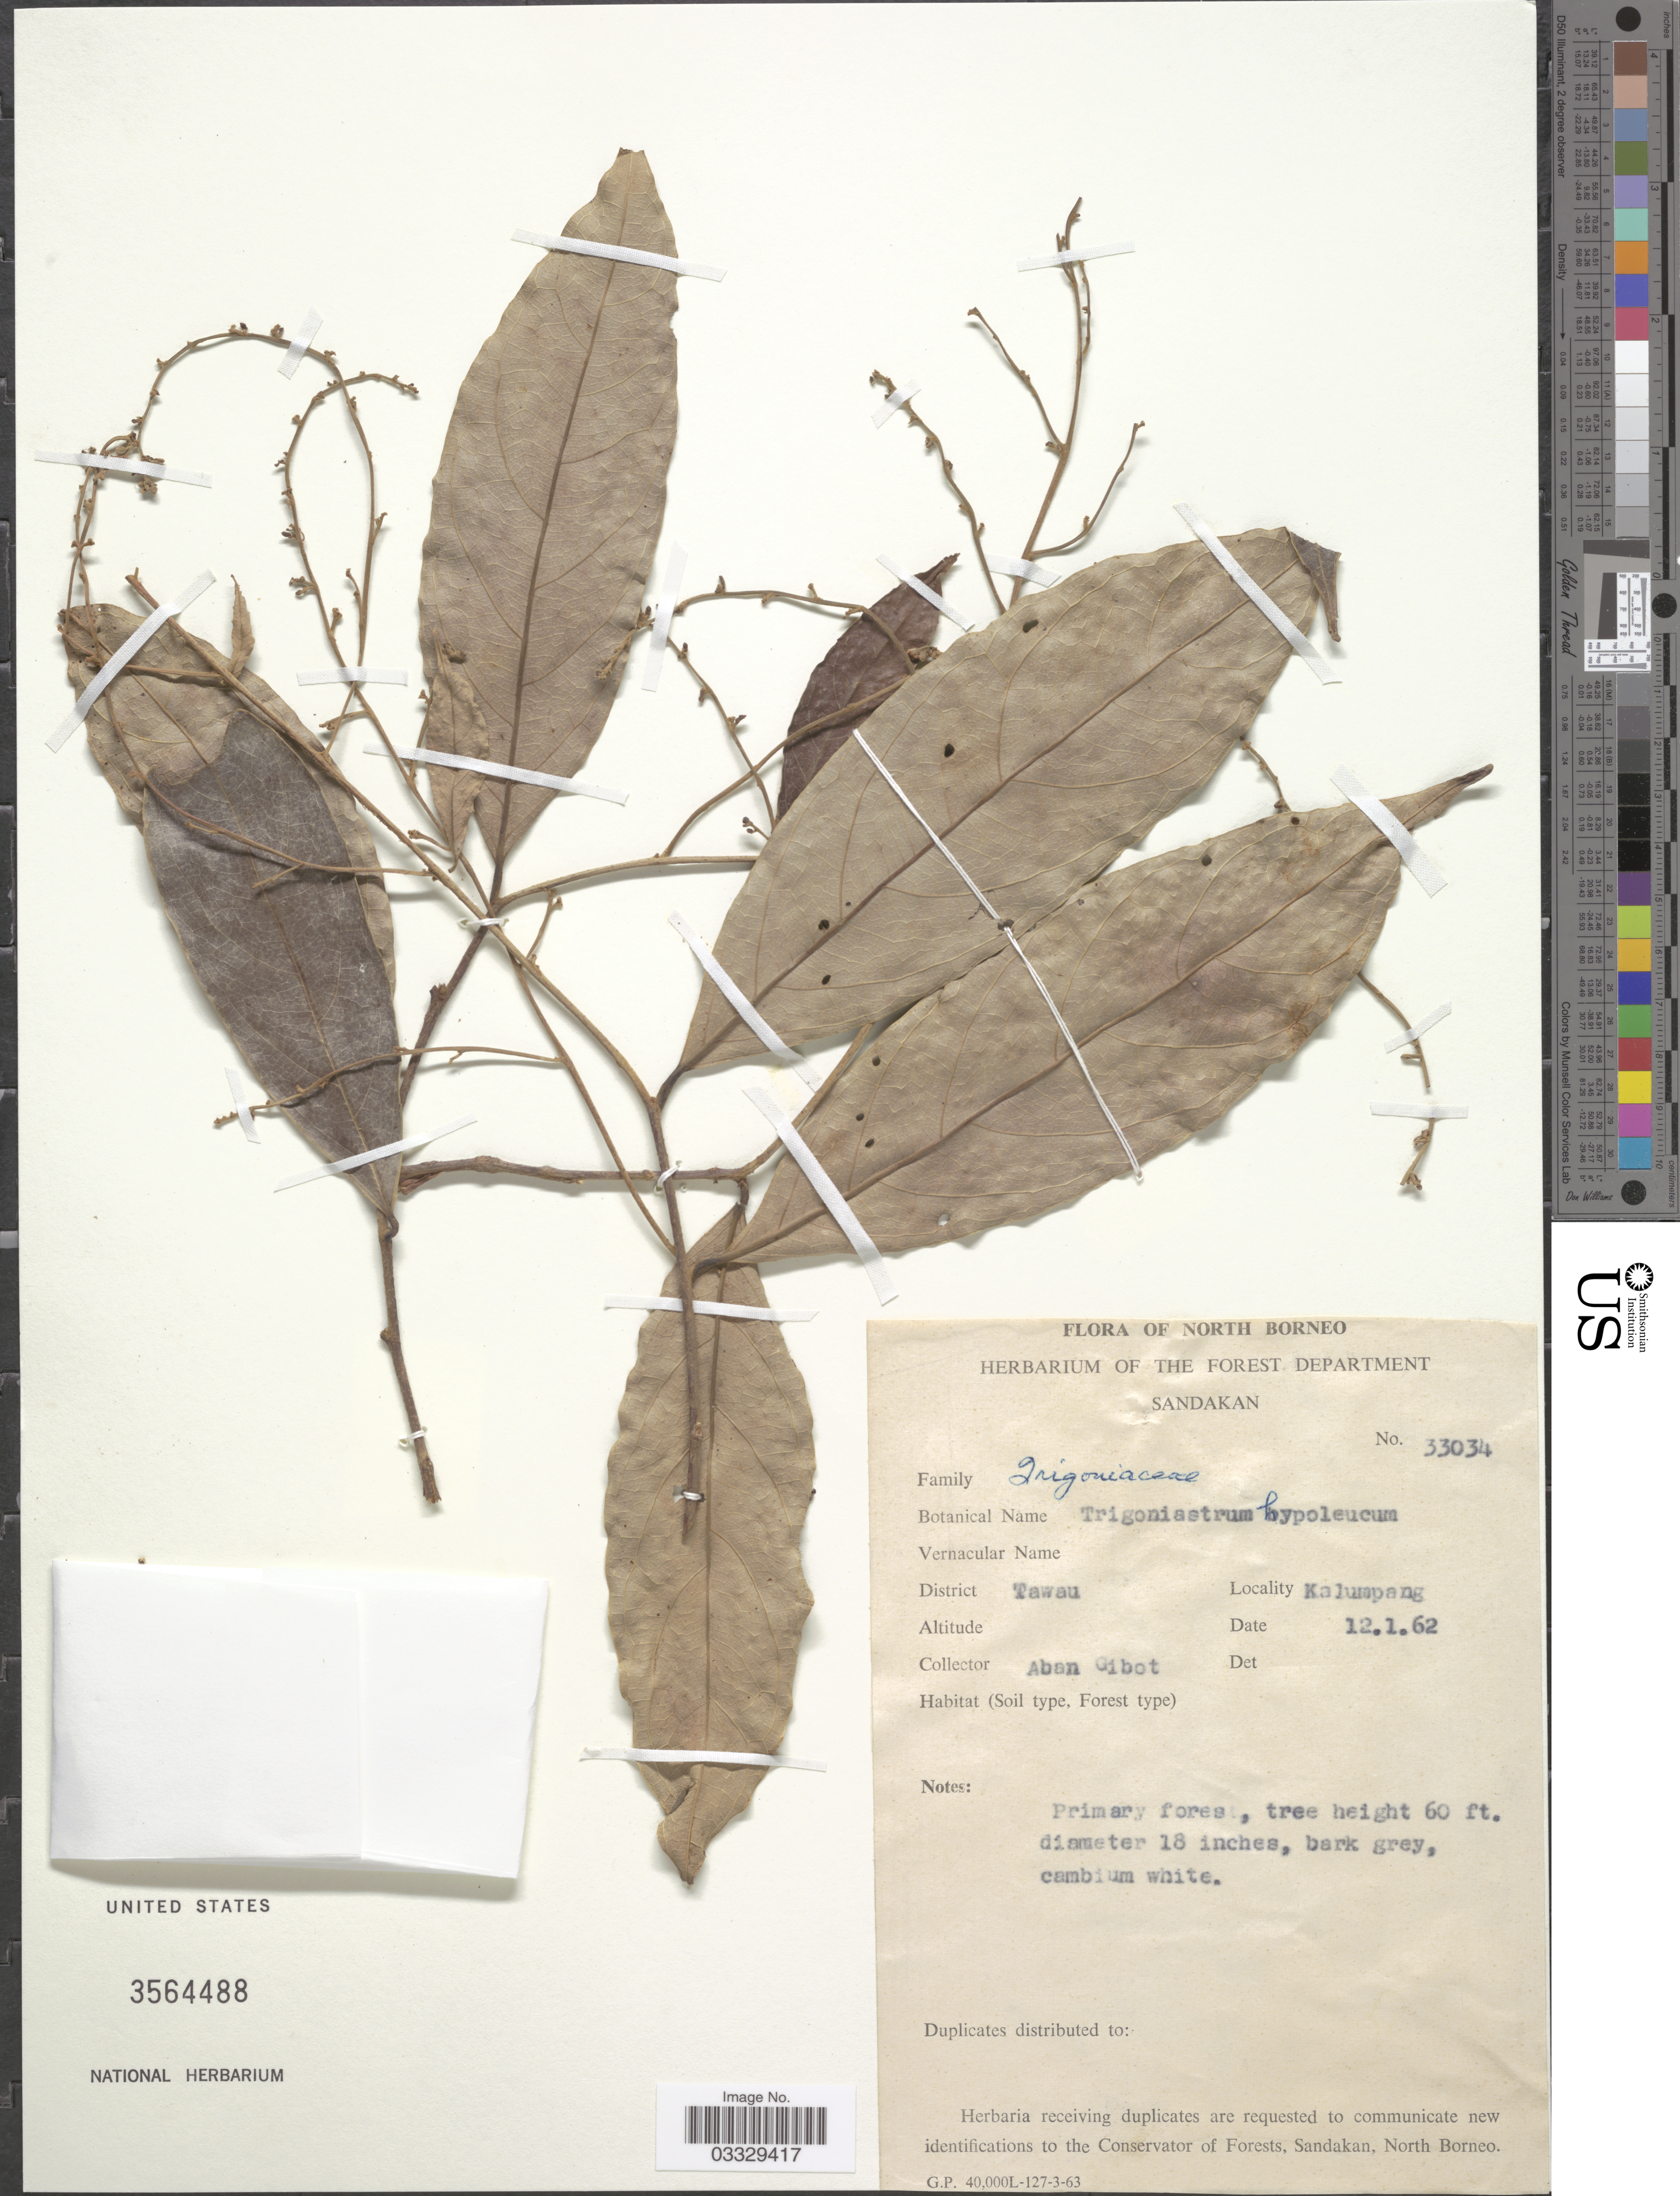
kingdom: Plantae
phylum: Tracheophyta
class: Magnoliopsida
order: Malpighiales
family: Trigoniaceae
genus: Trigoniastrum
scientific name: Trigoniastrum hypoleucum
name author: Miq.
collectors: A. Gibot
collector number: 33034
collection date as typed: Transcribed d/m/y: 12/1/62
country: Malaysia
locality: North Borneo. District Tawau. Kalumpang.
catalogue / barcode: US 3564488